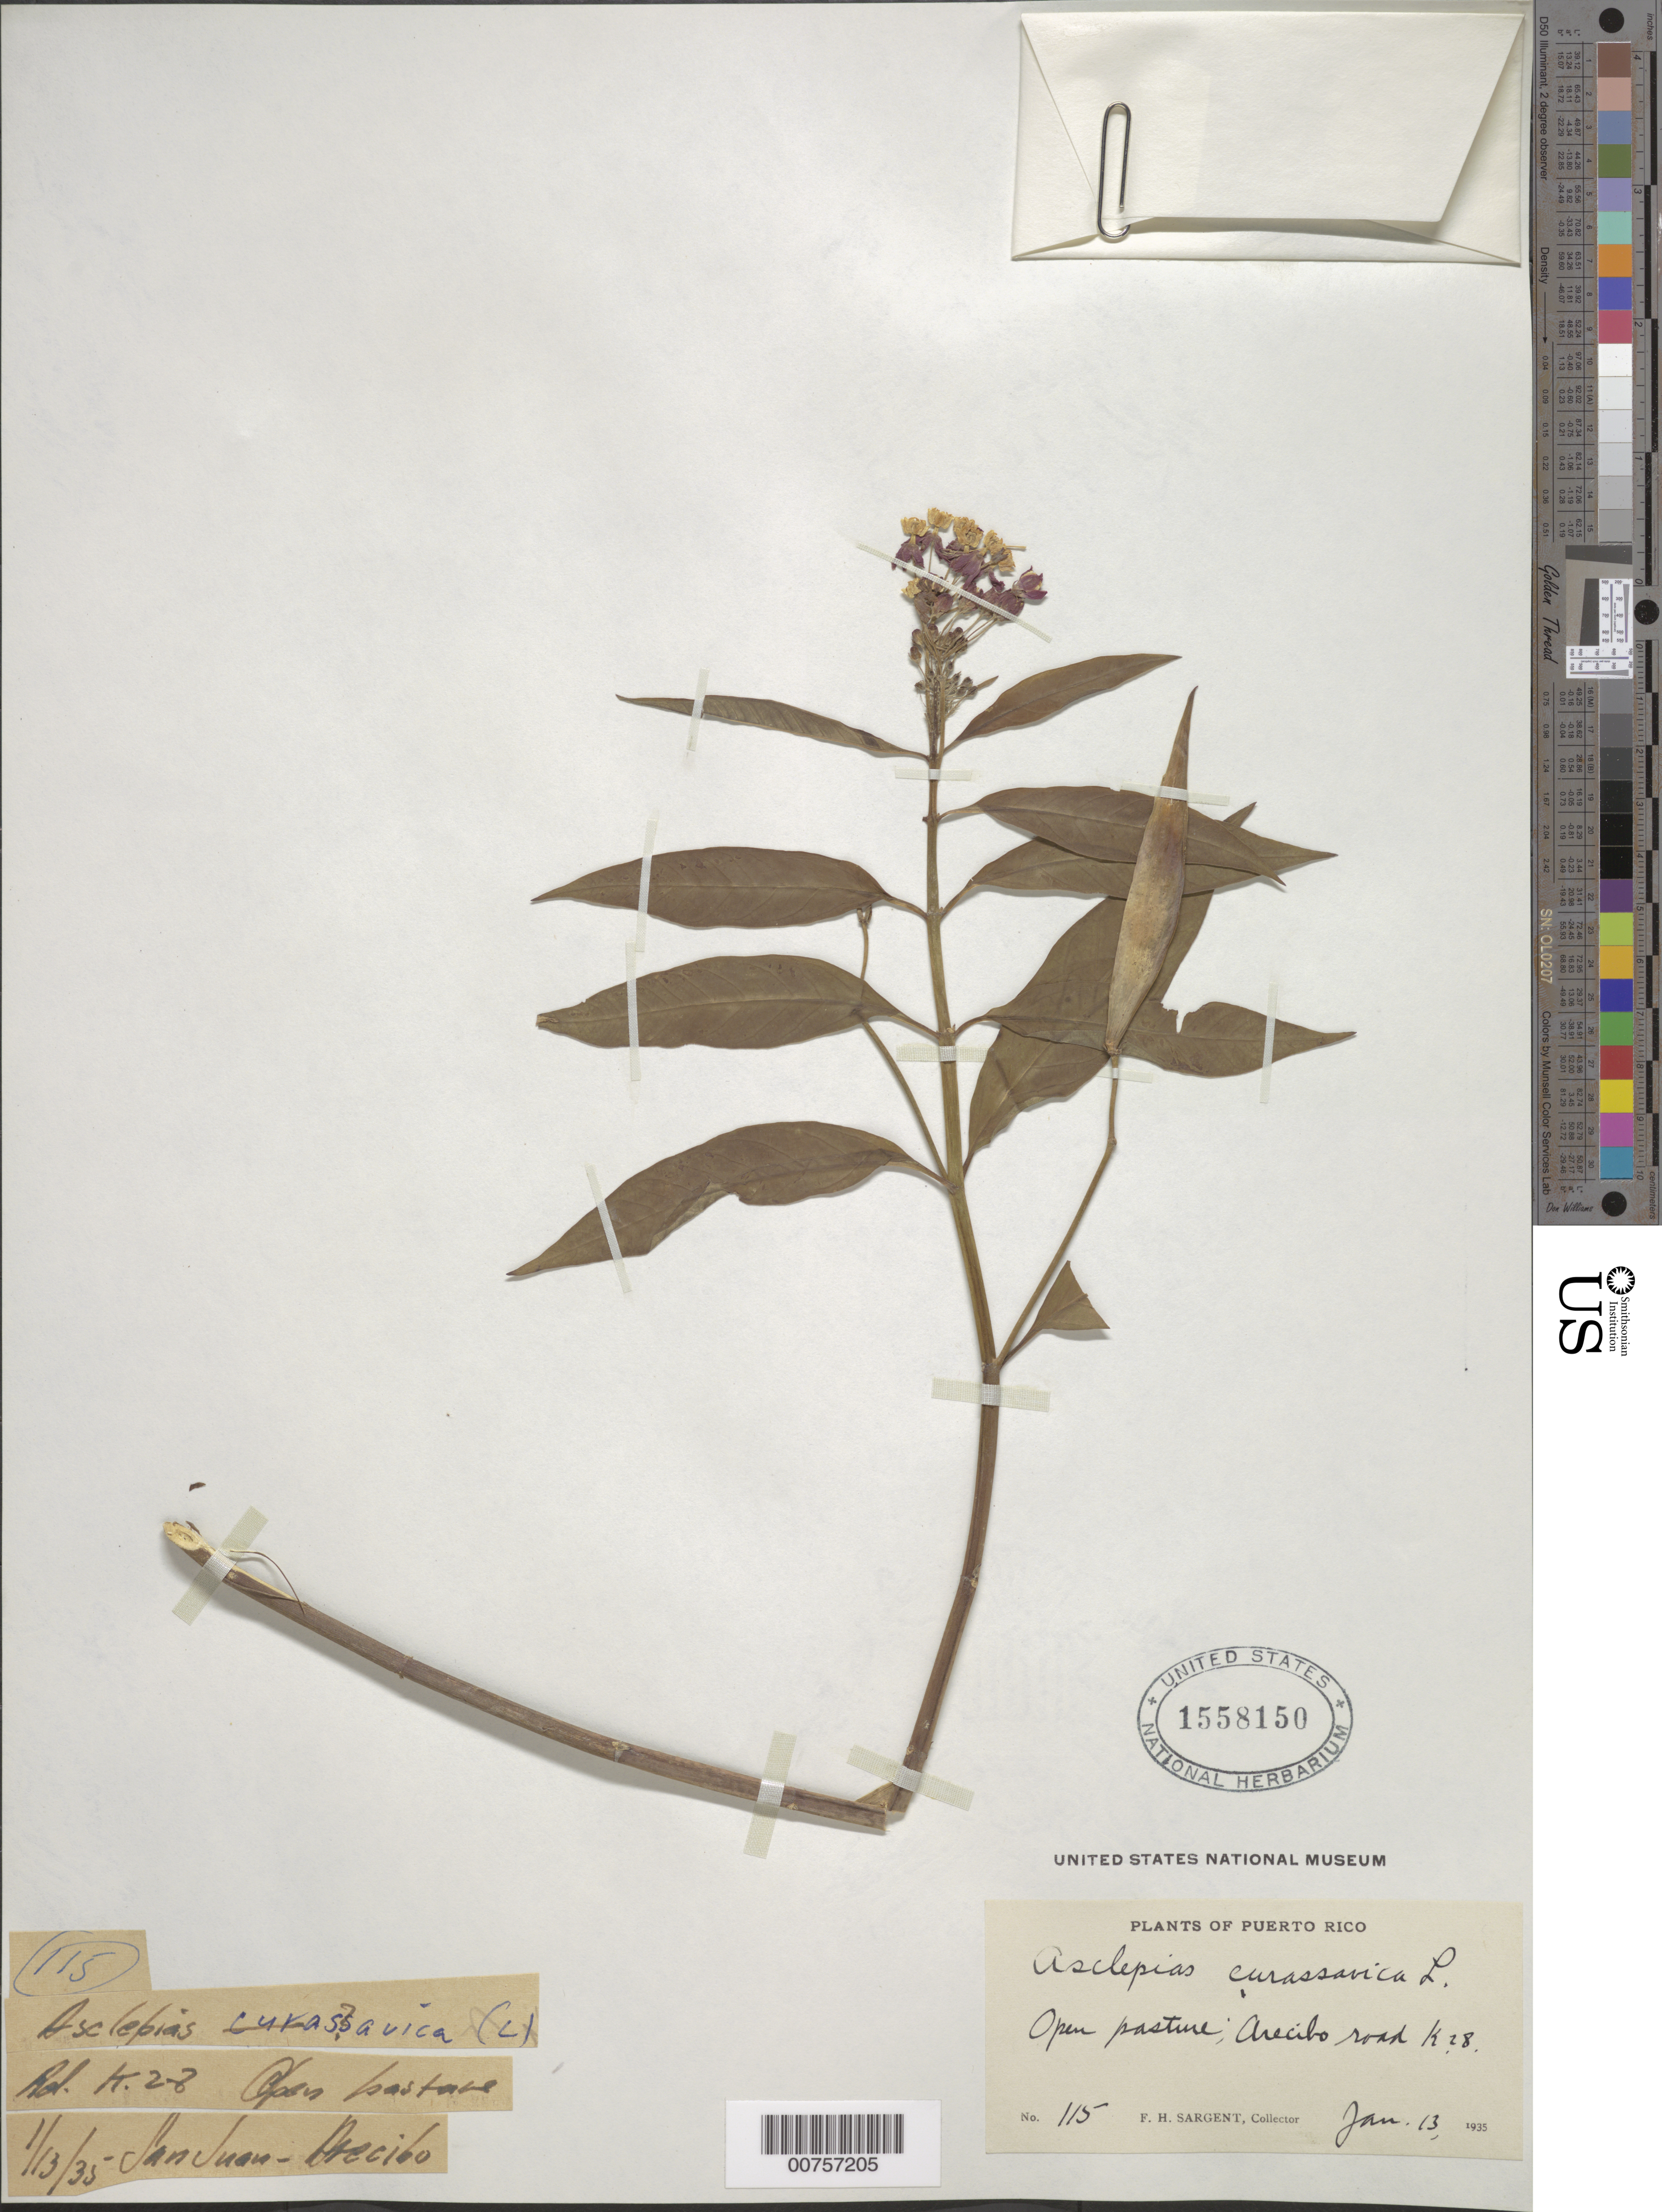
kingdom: Plantae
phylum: Tracheophyta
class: Magnoliopsida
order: Gentianales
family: Apocynaceae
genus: Asclepias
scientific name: Asclepias curassavica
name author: L.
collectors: F. H. Sargent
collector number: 115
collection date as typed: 13 Jan 1935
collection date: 1935-01-13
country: Puerto Rico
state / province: Arecibo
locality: Arecibo road, Km. 28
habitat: Open pasture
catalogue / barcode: US 1558150